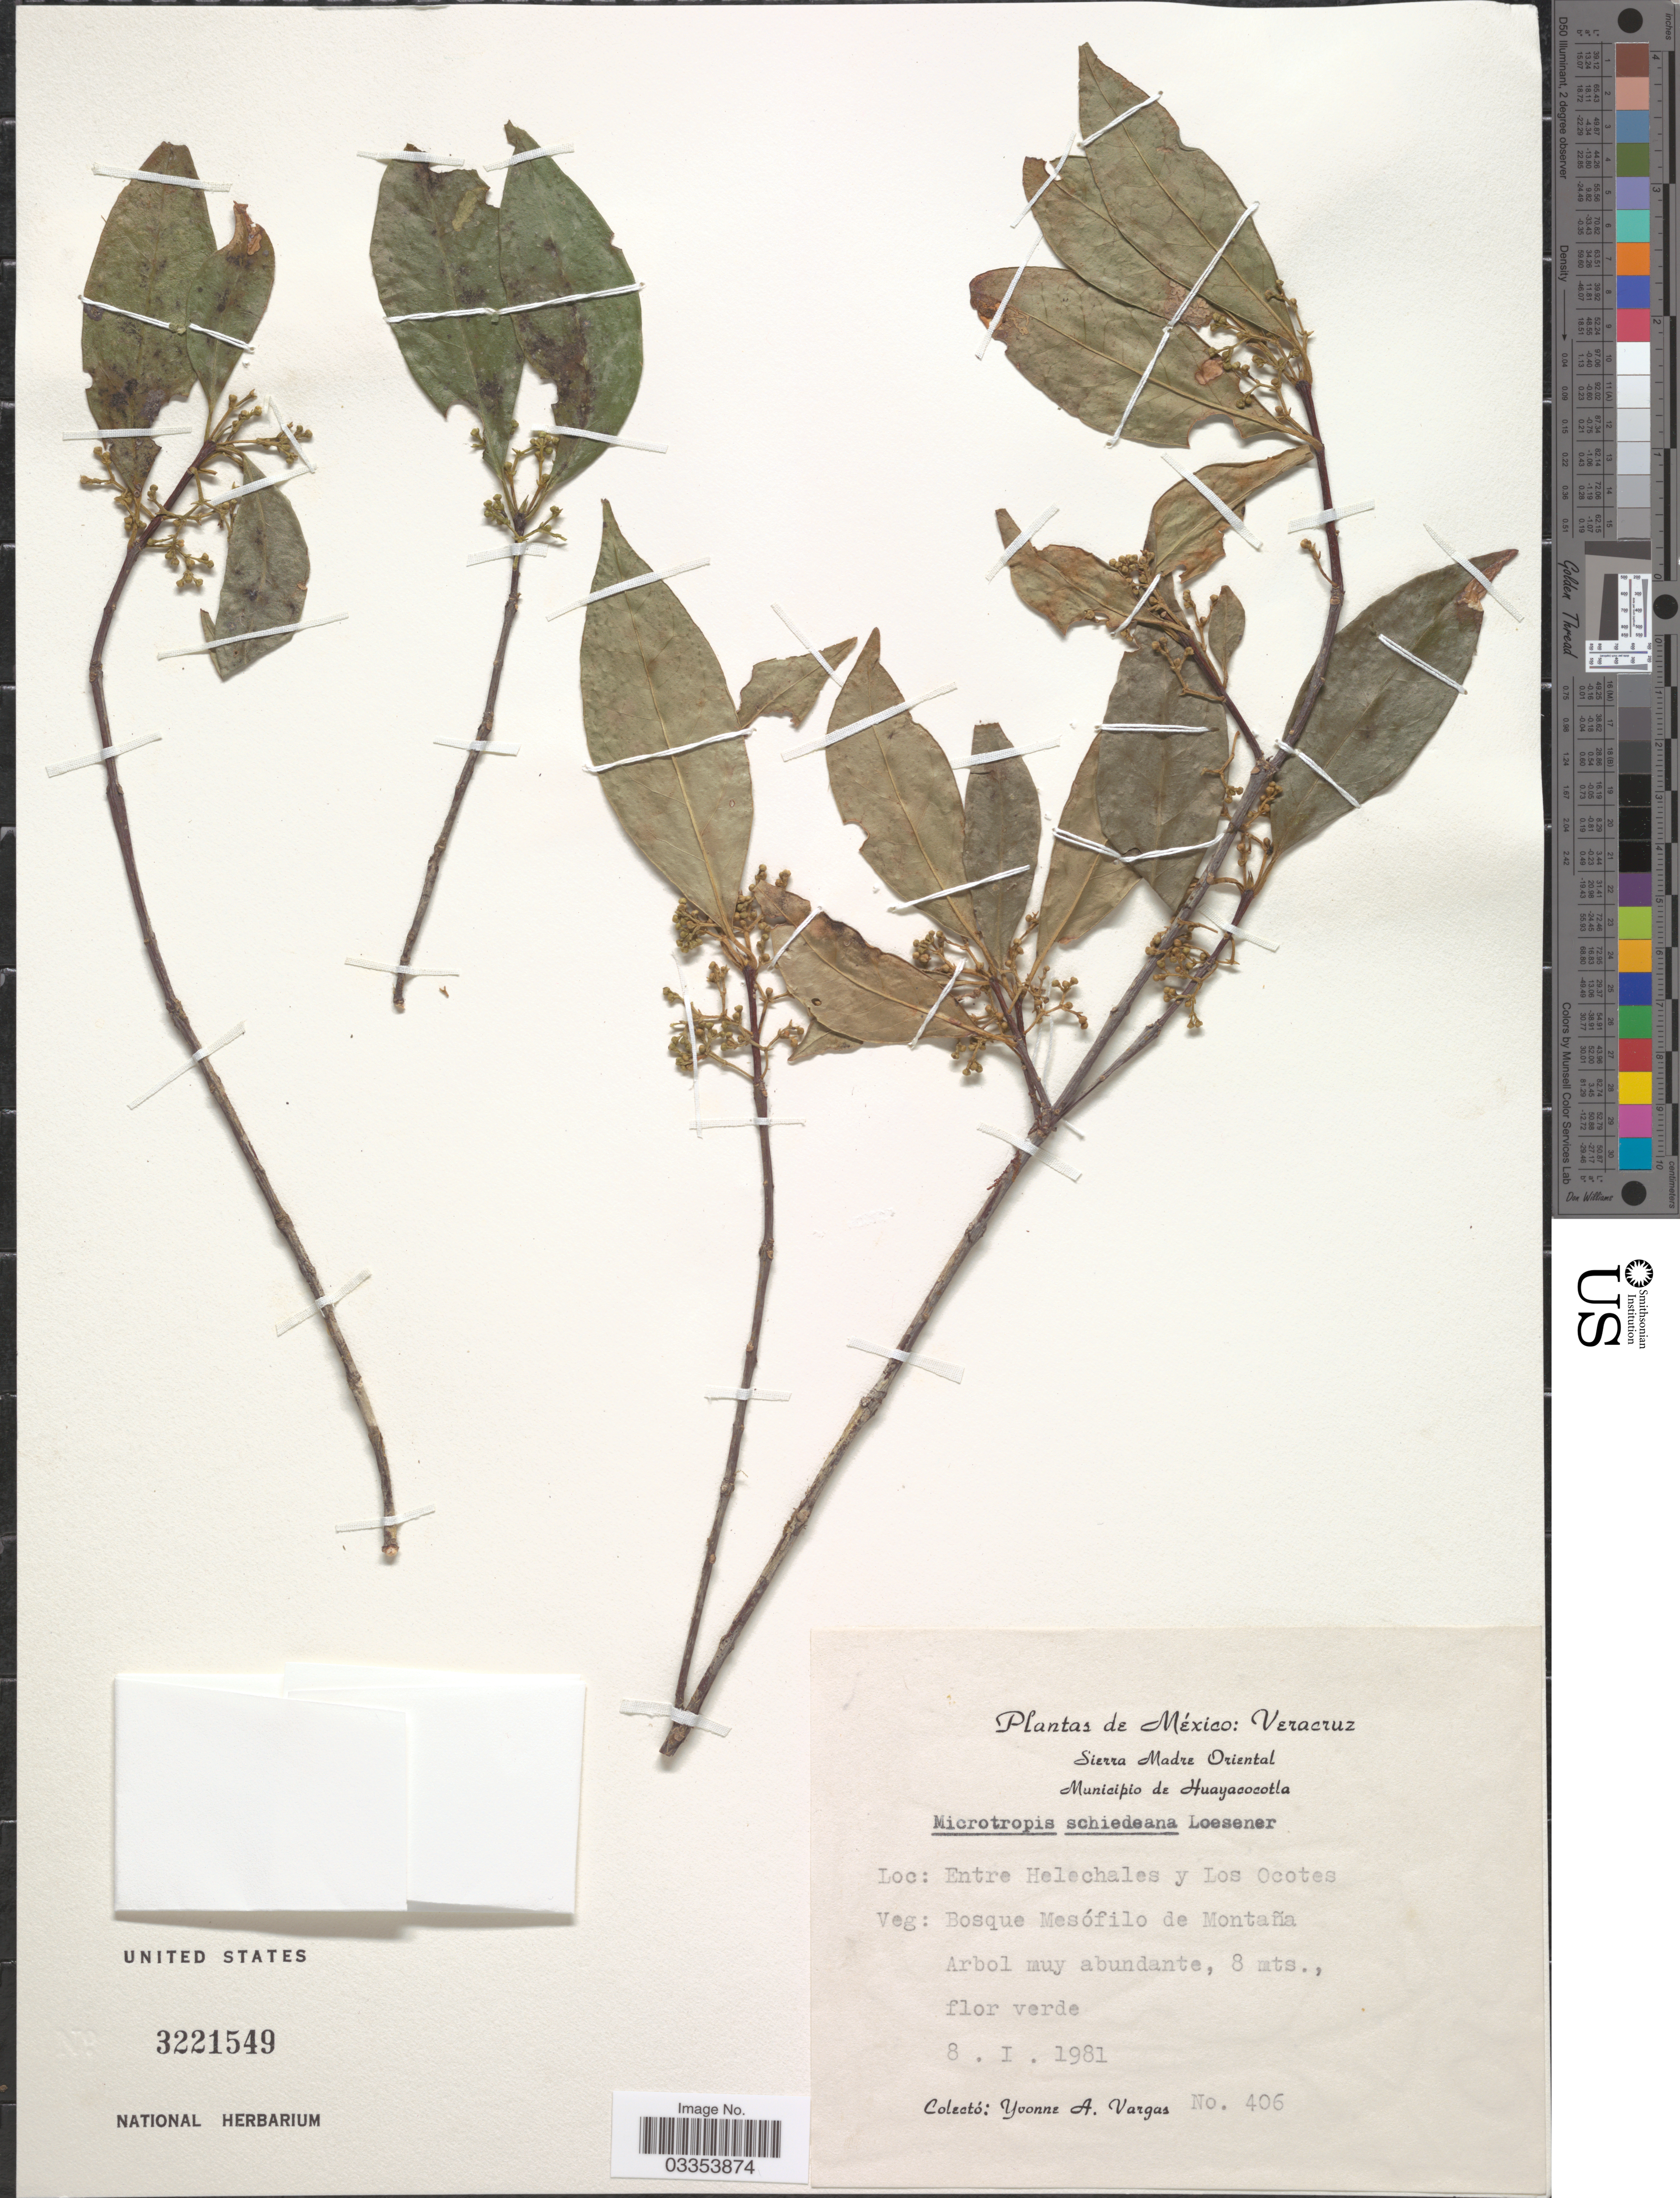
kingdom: Plantae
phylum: Tracheophyta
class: Magnoliopsida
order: Celastrales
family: Celastraceae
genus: Quetzalia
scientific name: Quetzalia schiedeana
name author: (Loes.) Lundell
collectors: Y. Vargas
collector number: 406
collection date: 1981-01-08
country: Mexico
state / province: Veracruz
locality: Veracruz. Sierra Madre Oriental. Municipio de Huayacocotla. Entre Helechales y Los Ocotes.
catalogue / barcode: US 3221549